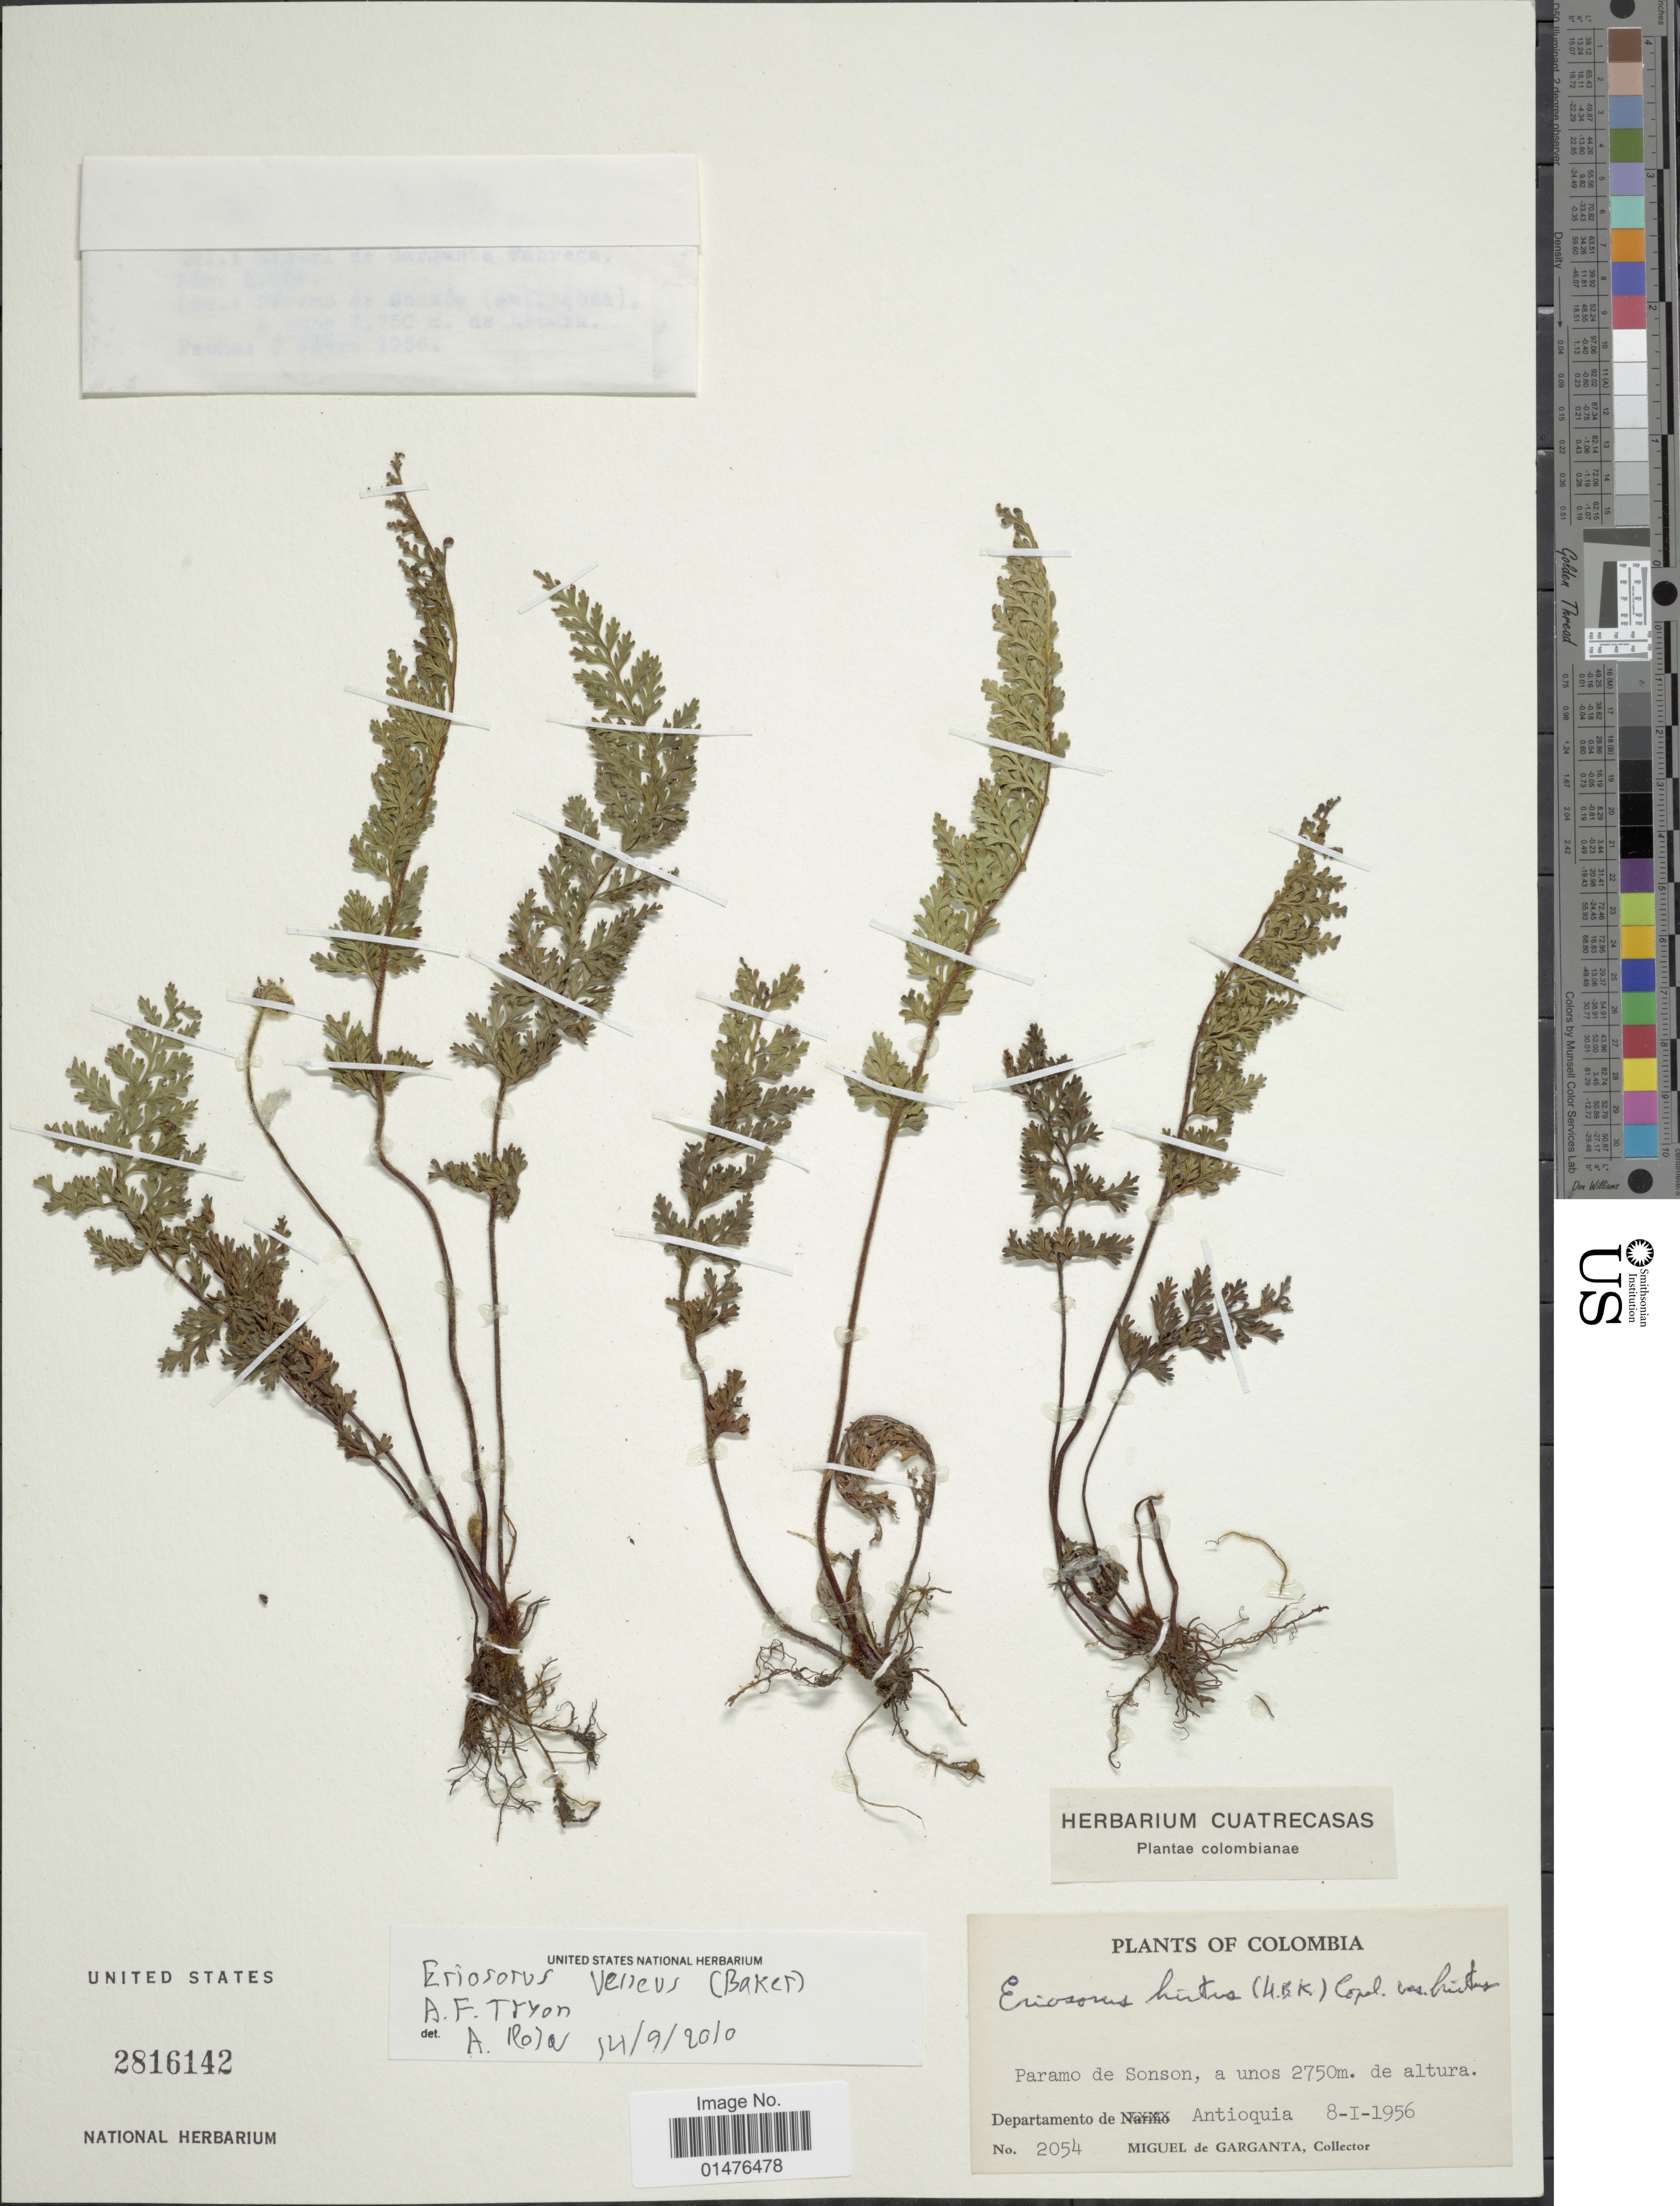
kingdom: Plantae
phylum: Tracheophyta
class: Polypodiopsida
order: Polypodiales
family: Pteridaceae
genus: Jamesonia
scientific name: Jamesonia vellea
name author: (A.F. Tryon) Christenh.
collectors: M. Garganta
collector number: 2054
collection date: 1956-01-08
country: Colombia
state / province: Antioquia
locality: Paramo de Sonson. Departamento de Antioquia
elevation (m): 2750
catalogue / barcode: US 2816142